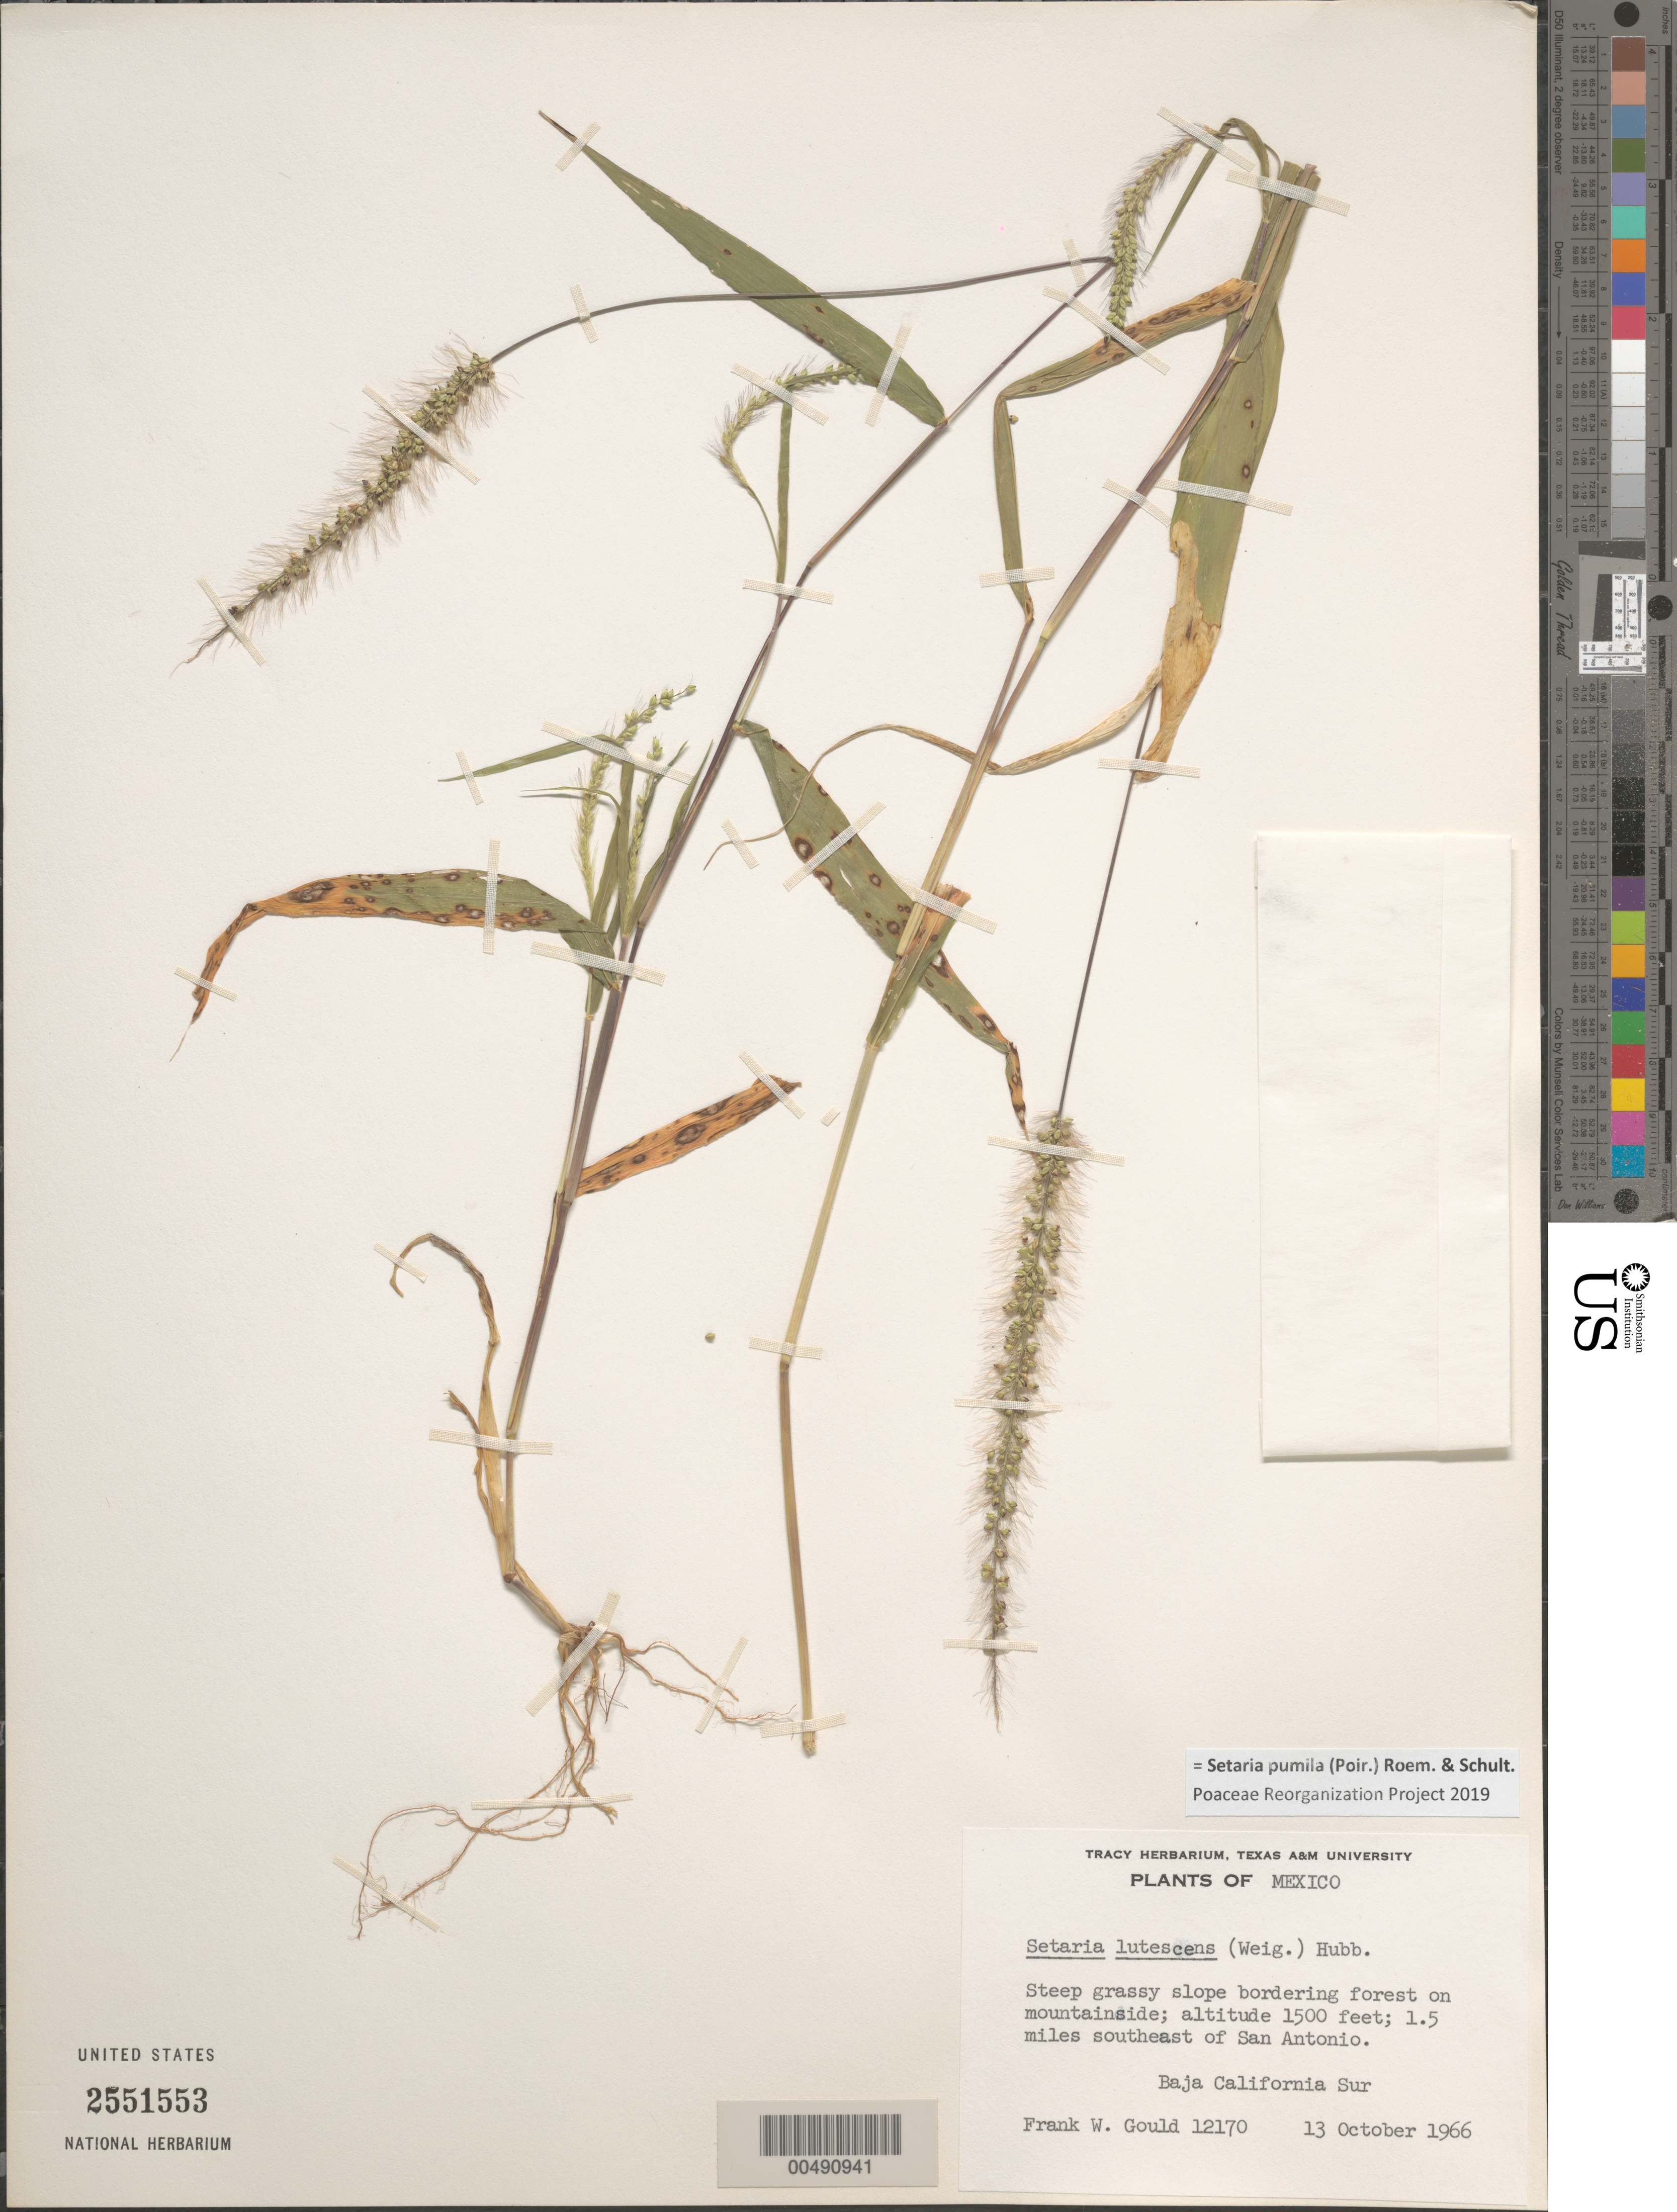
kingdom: Plantae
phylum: Tracheophyta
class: Liliopsida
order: Poales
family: Poaceae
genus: Setaria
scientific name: Setaria latescens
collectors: F. W. Gould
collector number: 12170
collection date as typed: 13 Oct 1966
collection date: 1966-10-13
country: Mexico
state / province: Baja California Sur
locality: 1.5 mi SE of San Antonio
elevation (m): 457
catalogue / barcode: US 2551553